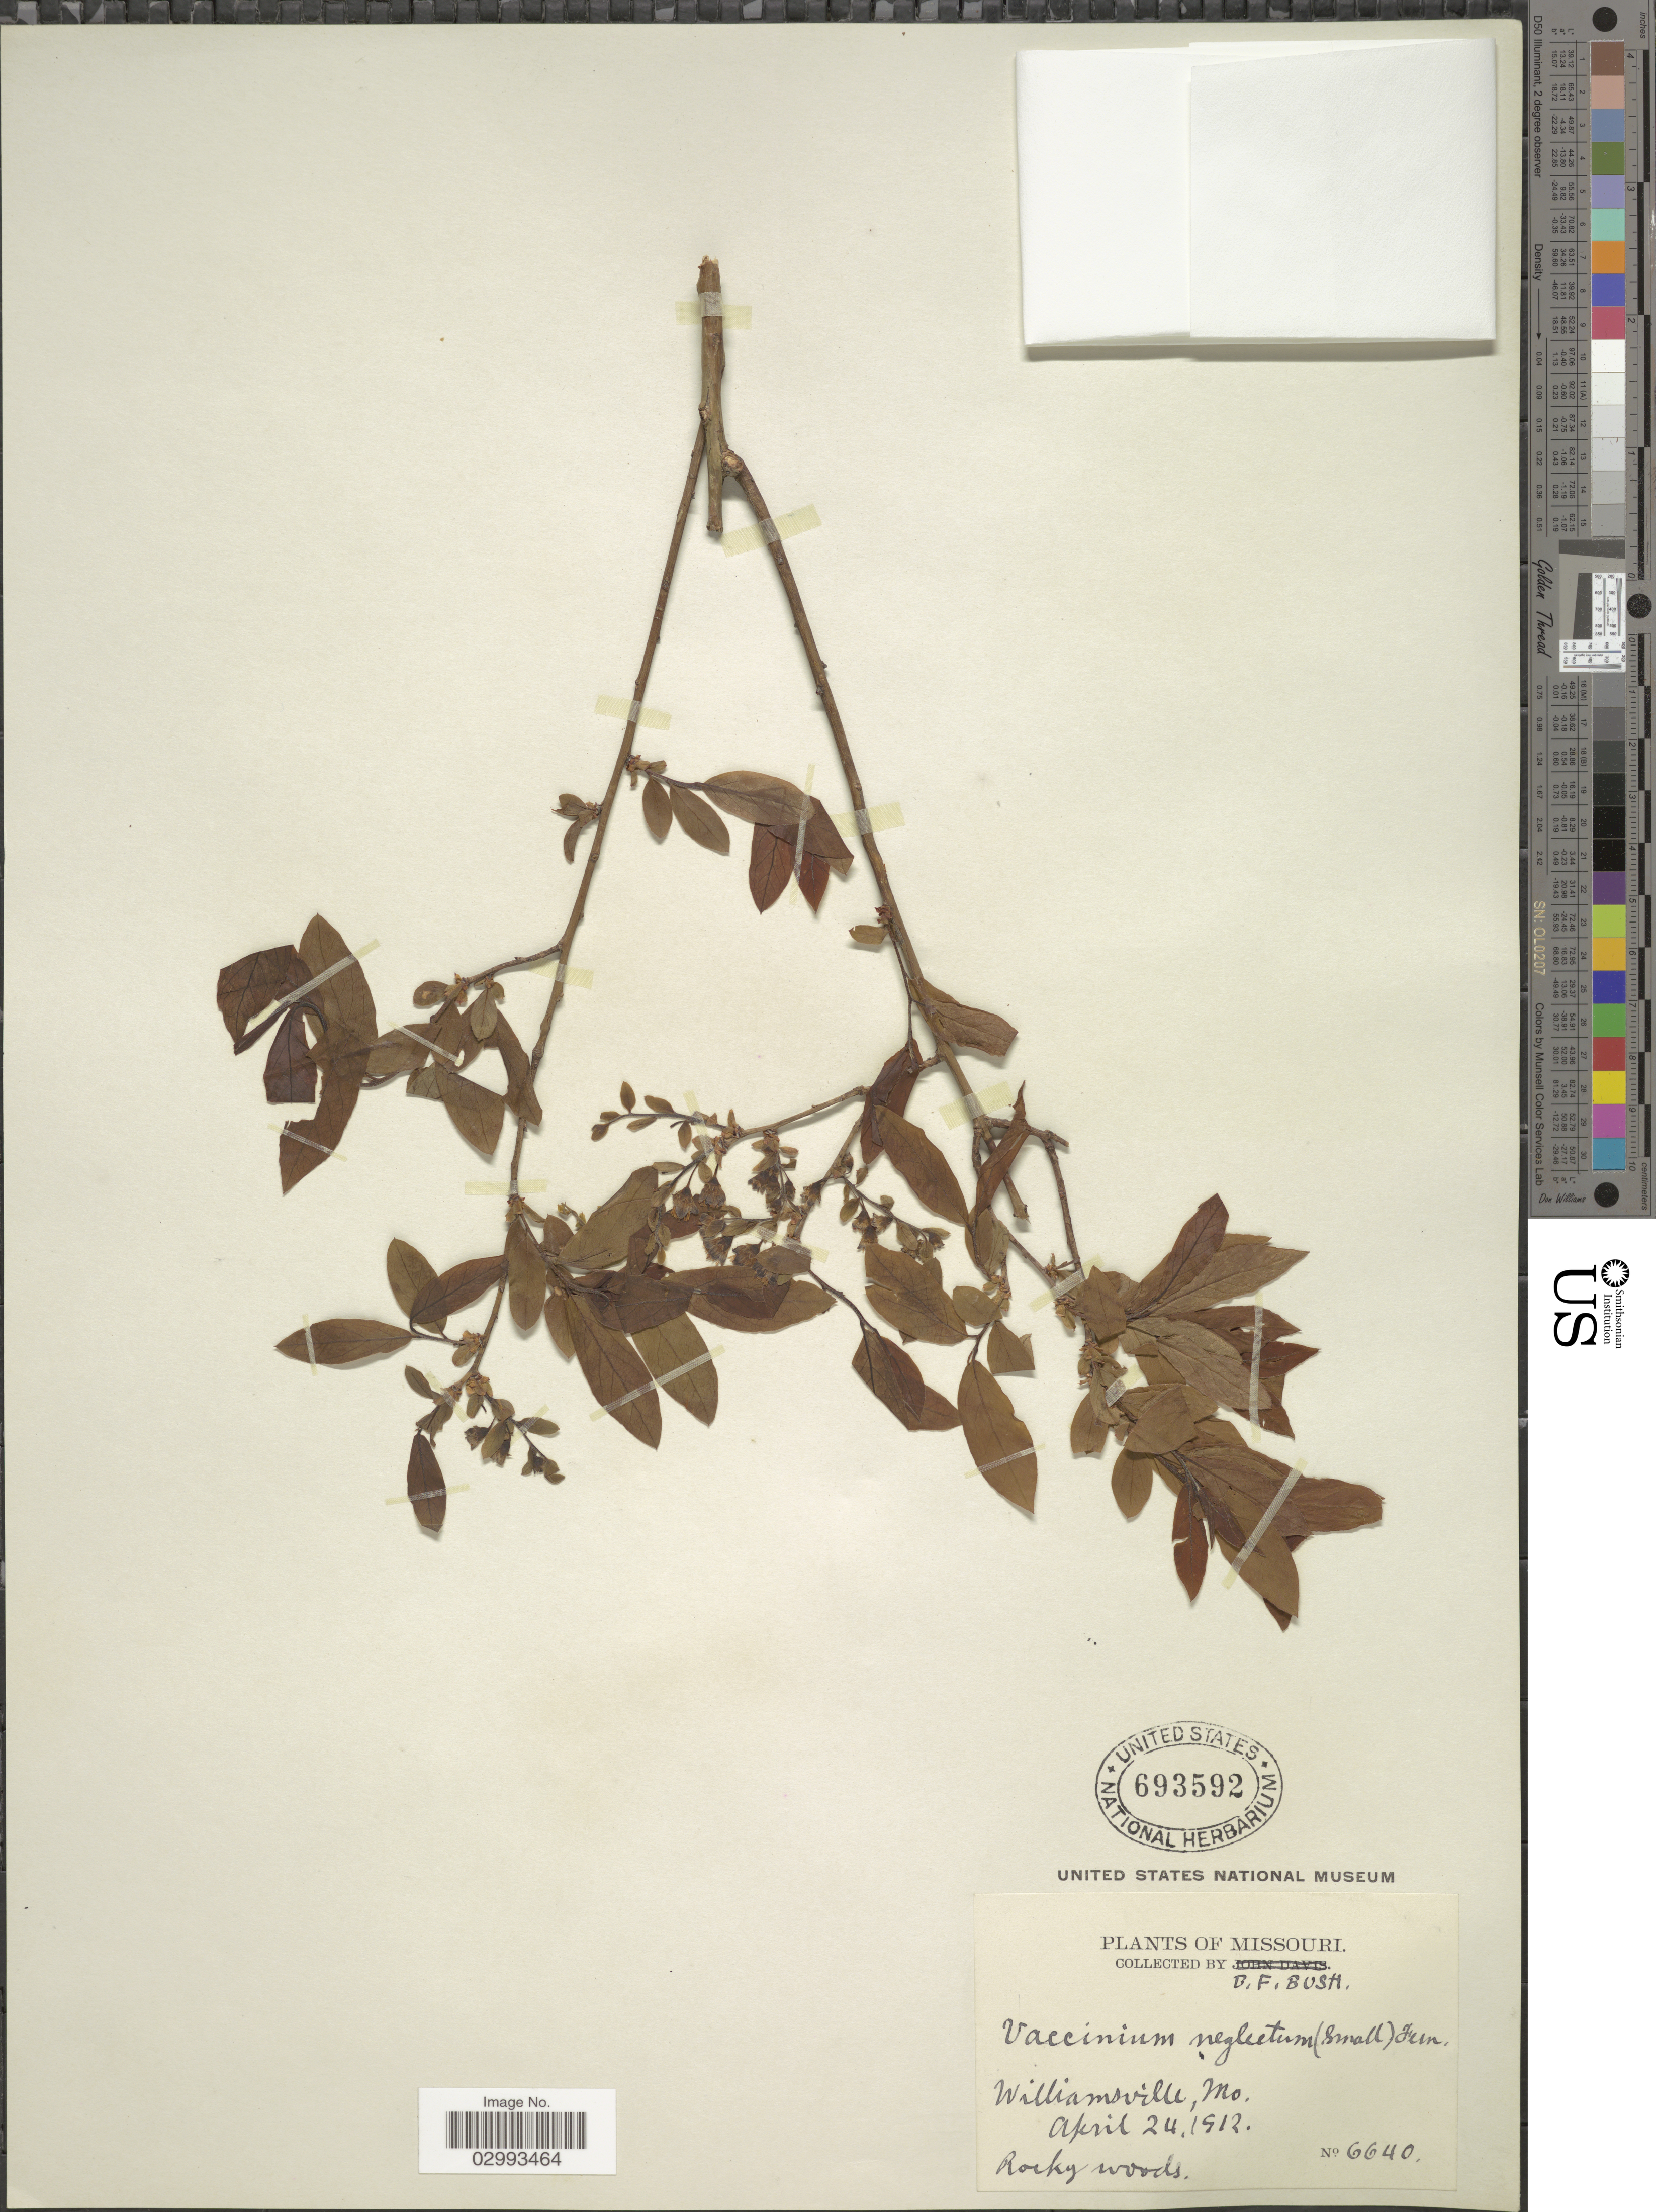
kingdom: Plantae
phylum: Tracheophyta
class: Magnoliopsida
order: Ericales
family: Ericaceae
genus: Polycodium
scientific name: Polycodium stamineum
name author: (L.) Greene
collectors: B. F. Bush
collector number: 6640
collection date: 1912-04-24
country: United States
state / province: Missouri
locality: Williamsville.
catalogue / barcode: US 693592